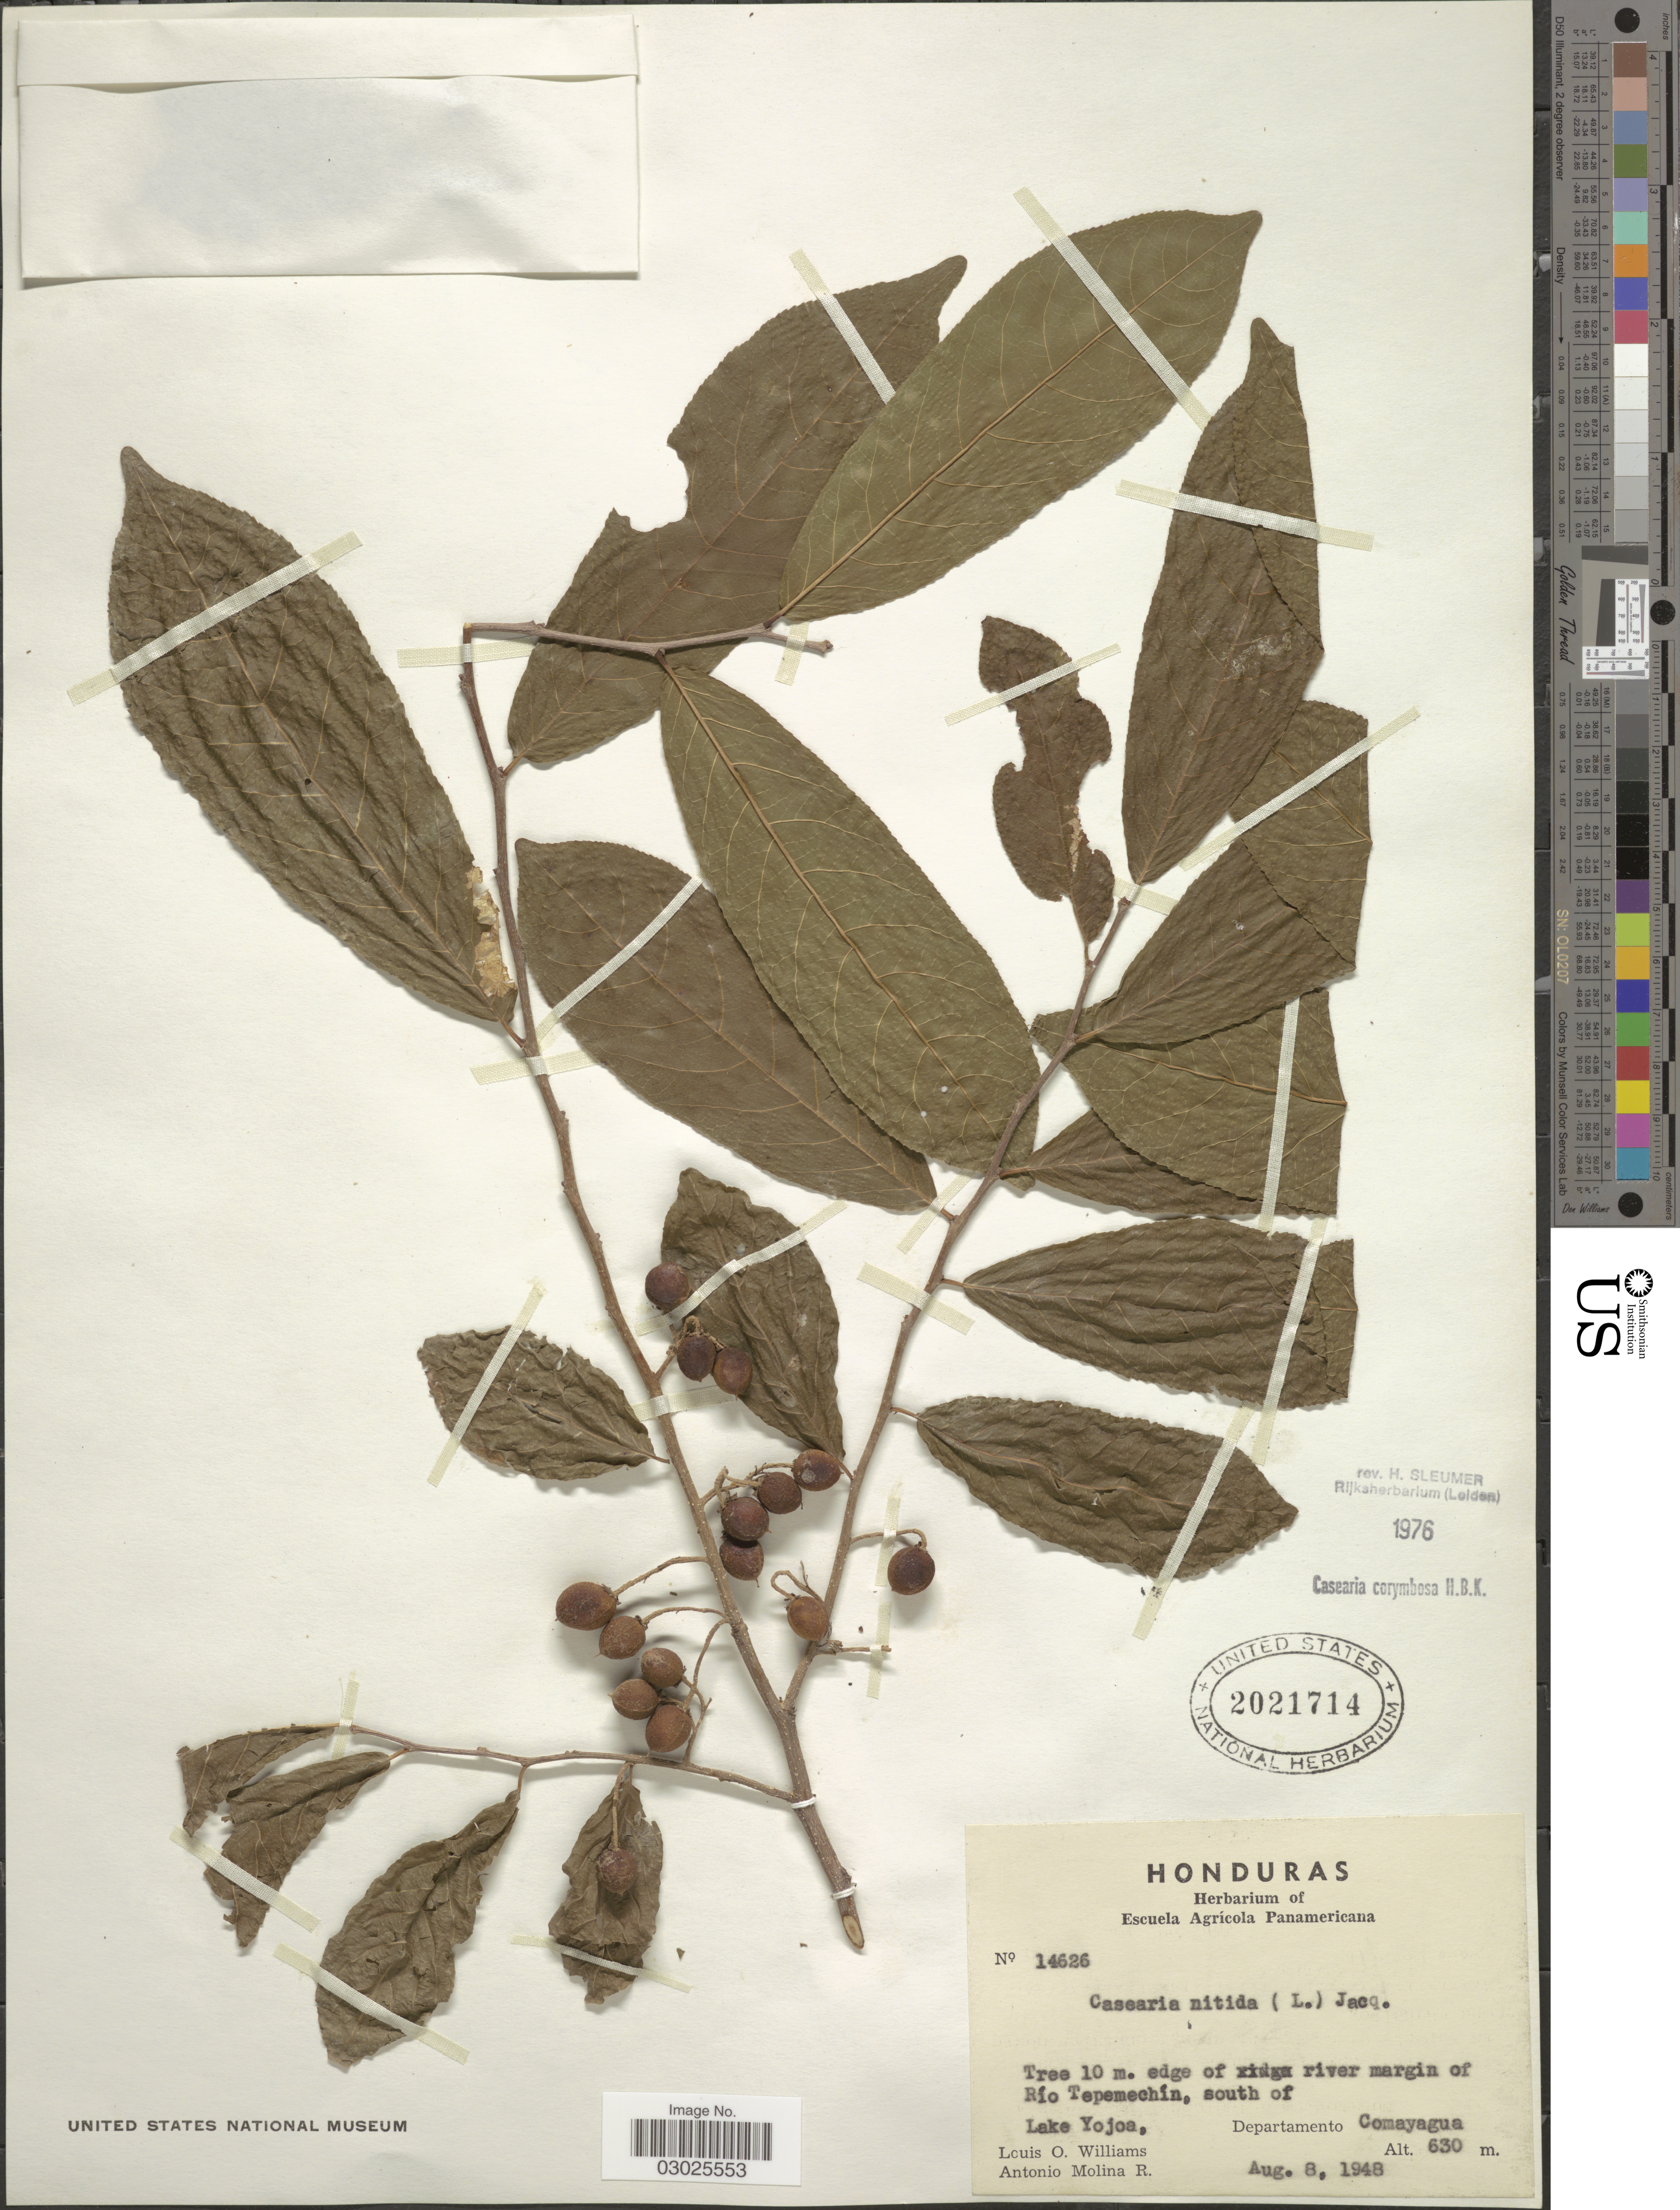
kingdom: Plantae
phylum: Tracheophyta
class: Magnoliopsida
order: Malpighiales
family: Salicaceae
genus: Casearia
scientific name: Casearia corymbosa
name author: Kunth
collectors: L. O. Williams & A. Molina R.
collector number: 14626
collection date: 1948-08-08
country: Honduras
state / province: Comayagua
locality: Edge of river margin of Río Tepemechín, south of Lake Yojoa, Departamento Comayagua.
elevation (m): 630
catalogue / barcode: US 2021714